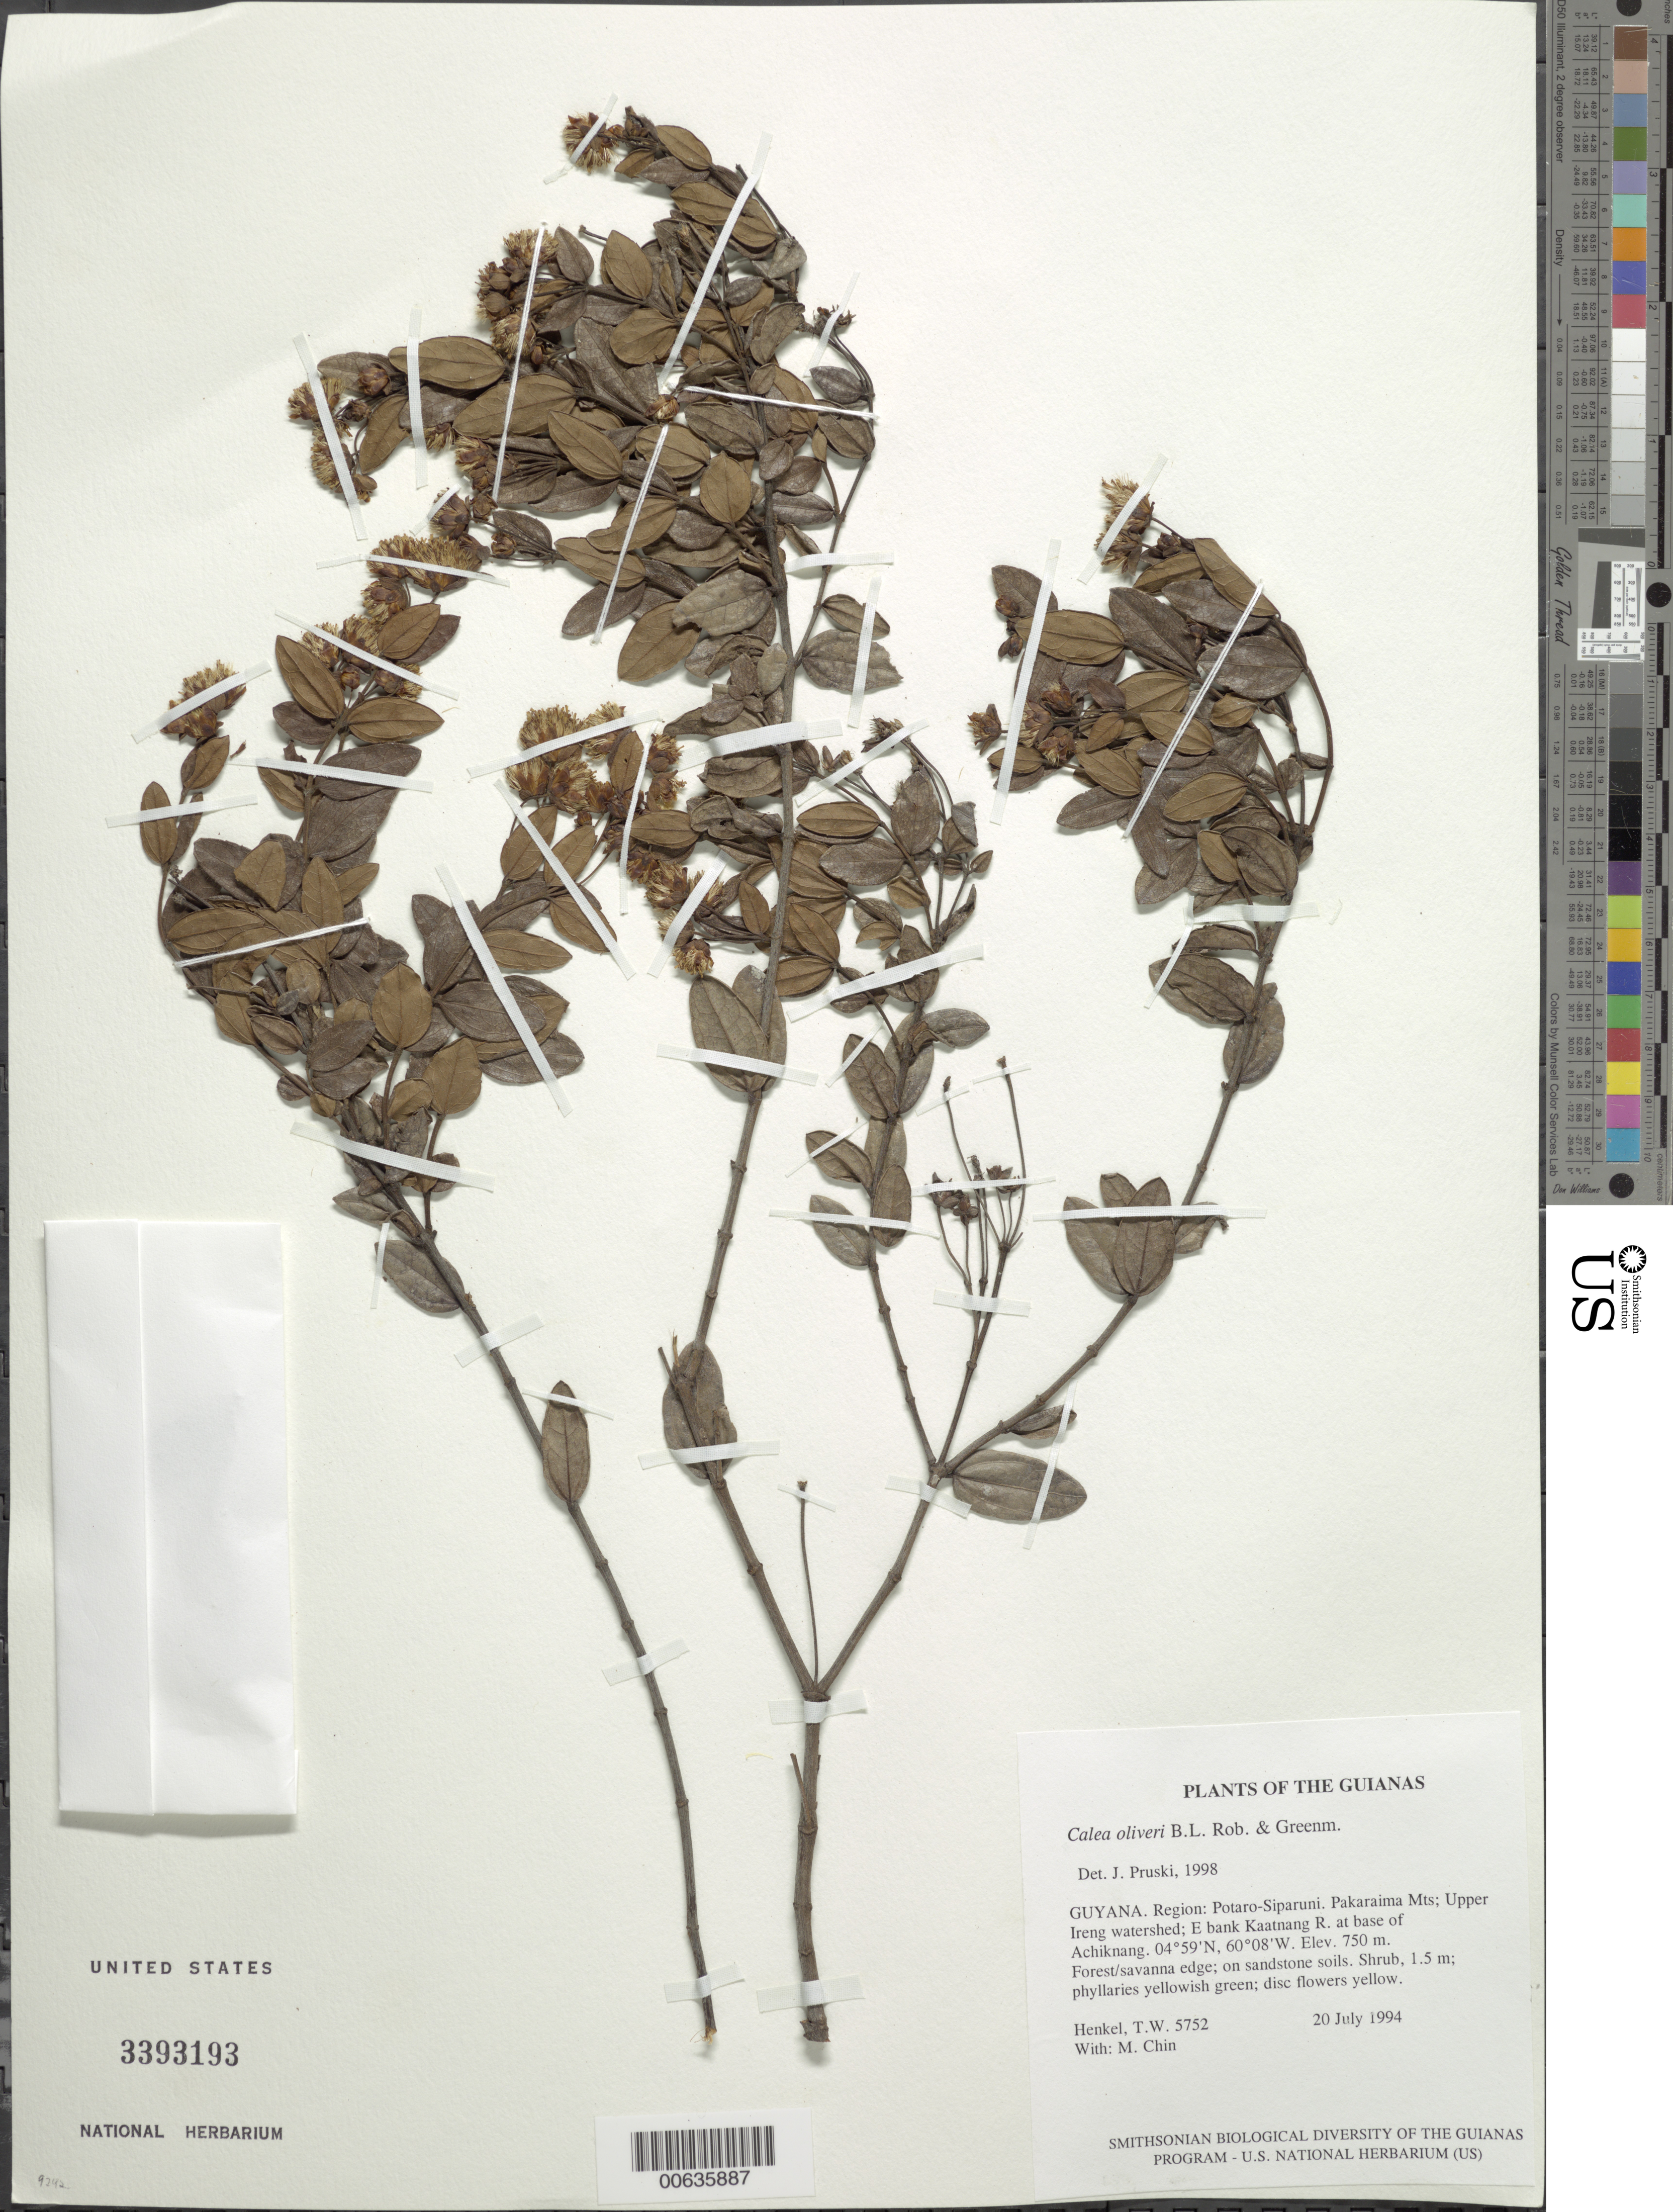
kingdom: Plantae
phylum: Tracheophyta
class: Magnoliopsida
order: Asterales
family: Asteraceae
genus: Calea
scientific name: Calea oliveri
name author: B.L. Rob. & Greenm.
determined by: Pruski, J. F.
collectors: T. Henkel & M. Chin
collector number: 5752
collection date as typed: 20 July 1994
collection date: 1994-07-20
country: Guyana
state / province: Potaro-Siparuni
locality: Pakaraima Mts; Upper Ireng watershed; E bank Kaatnang R. at base of Achiknang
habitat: Forest/savanna edge; on sandstone soils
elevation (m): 750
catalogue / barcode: US 3393193